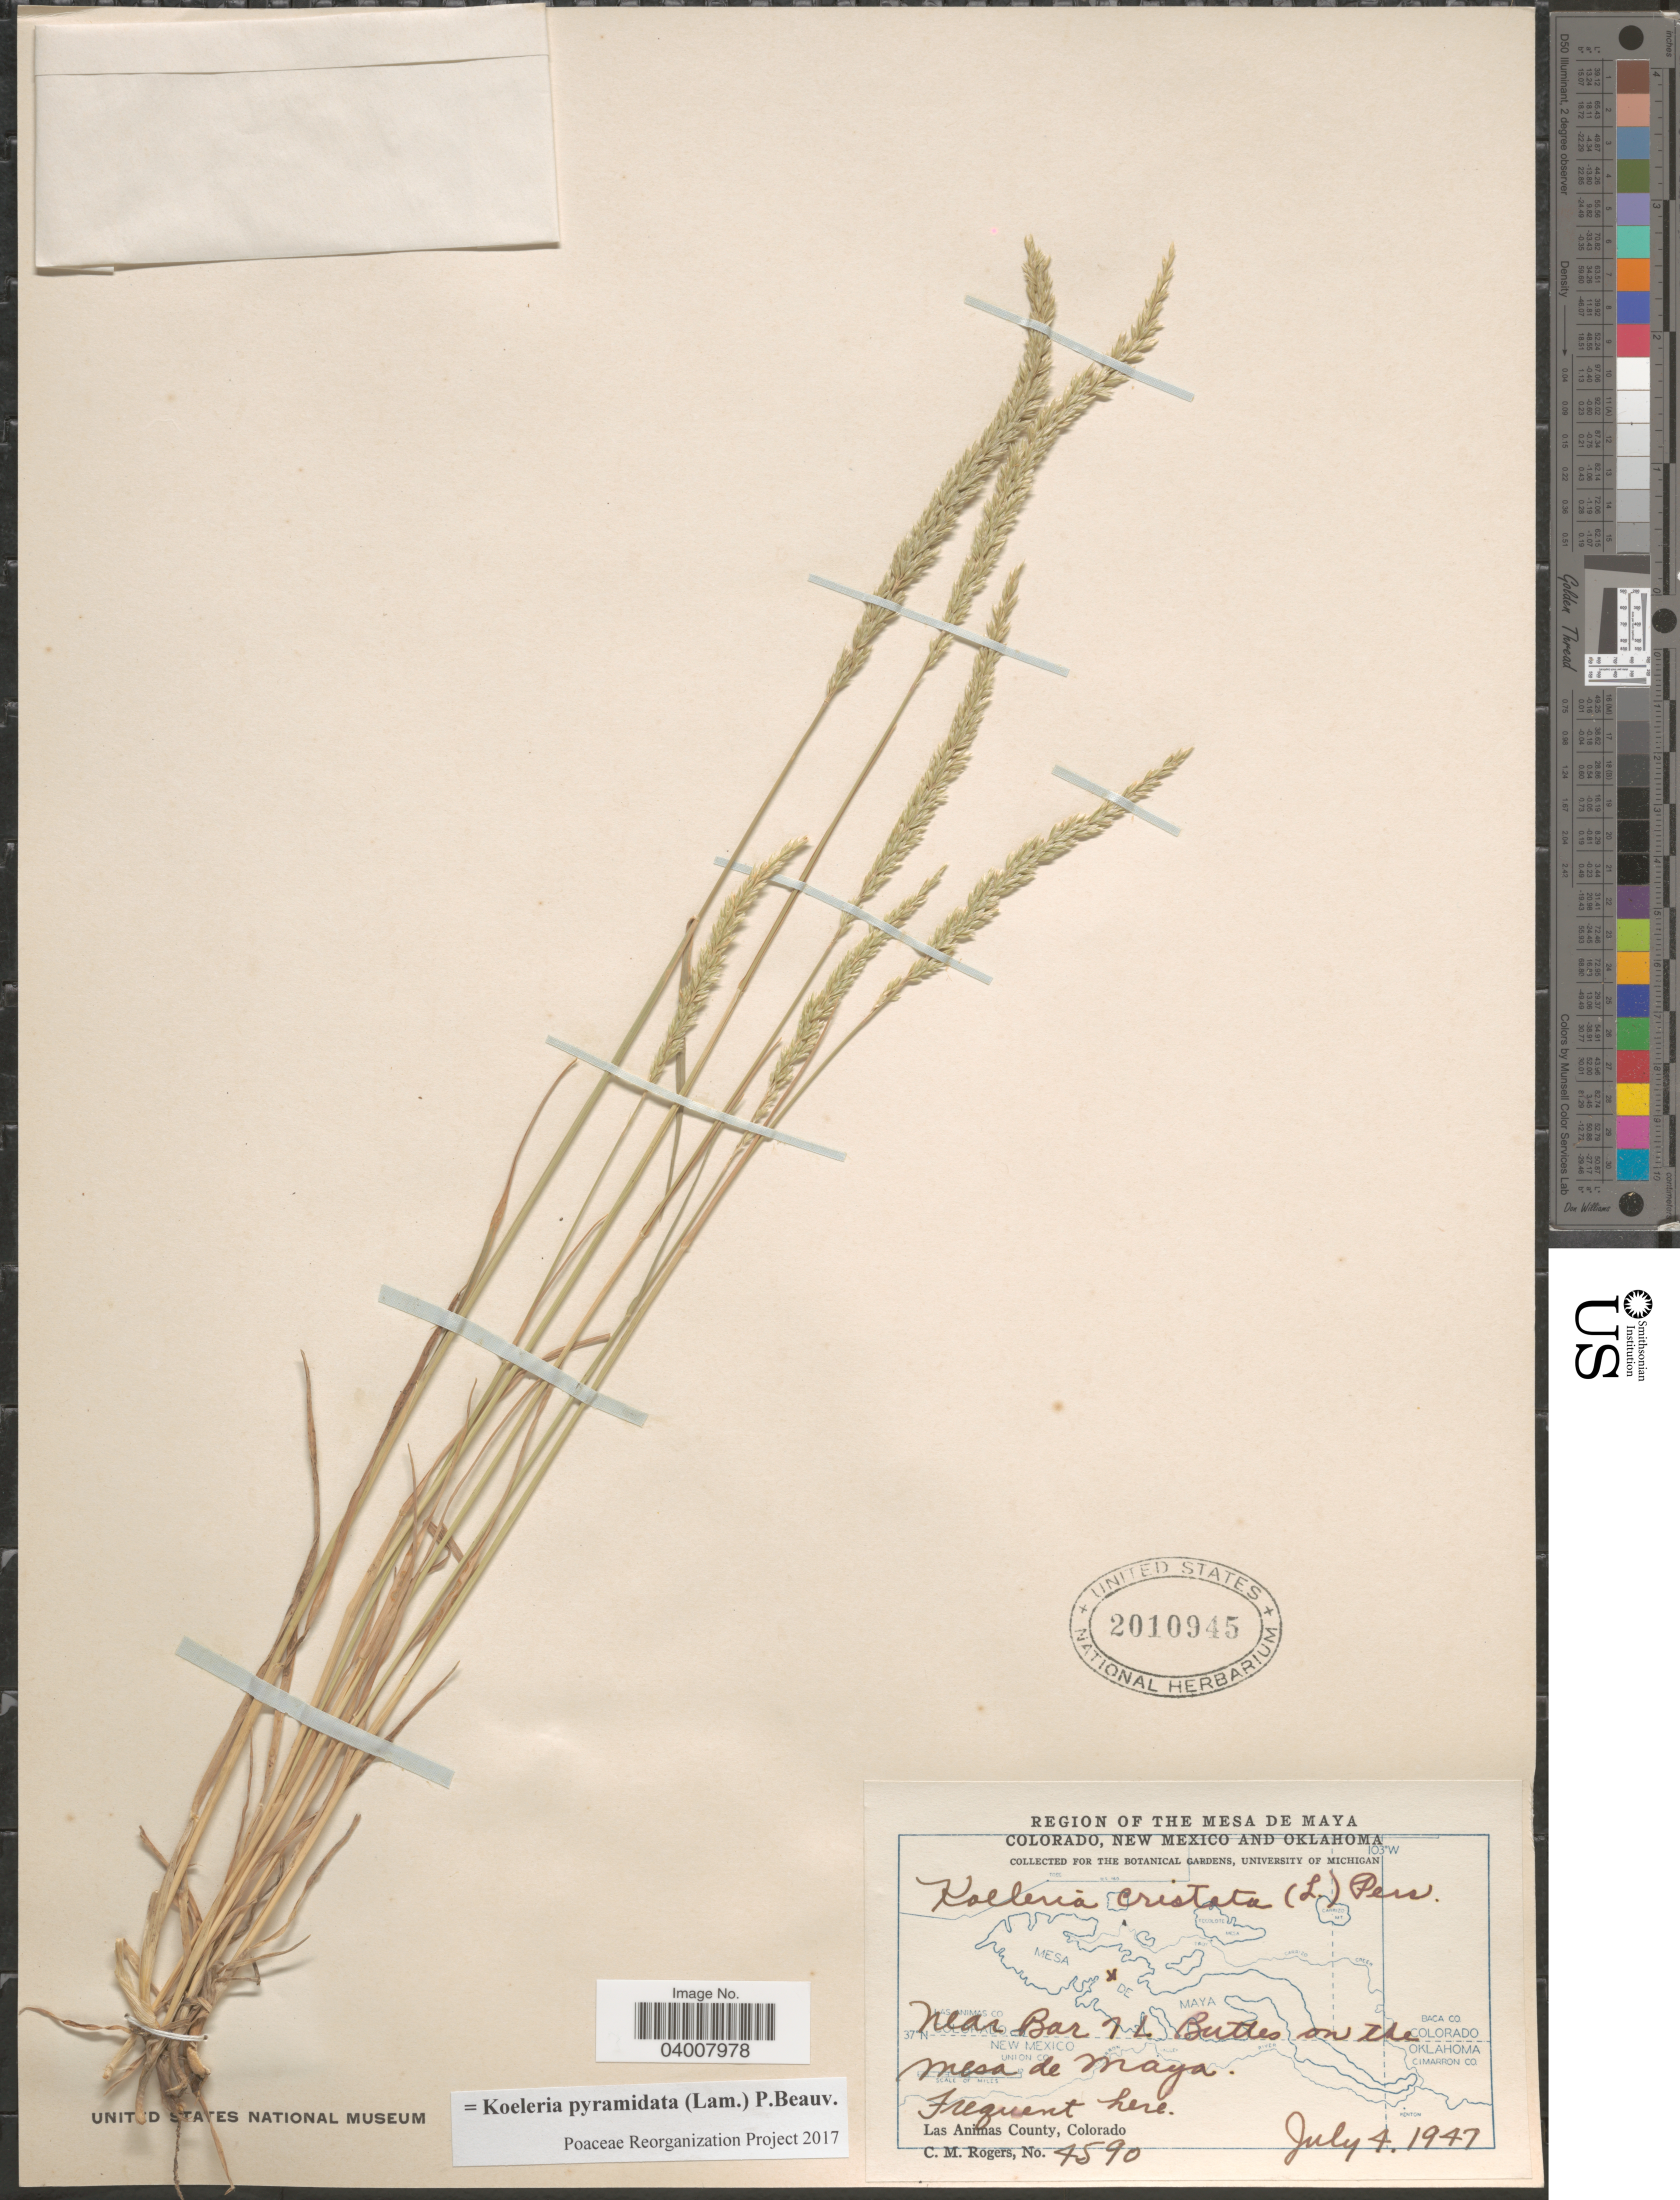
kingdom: Plantae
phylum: Tracheophyta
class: Liliopsida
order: Poales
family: Poaceae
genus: Koeleria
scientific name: Koeleria pyramidata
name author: (Lam.) P. Beauv.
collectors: C. M. Rogers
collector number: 4590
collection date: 1947-07-04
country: United States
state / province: Colorado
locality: Region of the Mesa de Maya. Near Bar of L. Buttes on the Mesa de Maya. Las Animas County.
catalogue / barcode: US 2010945